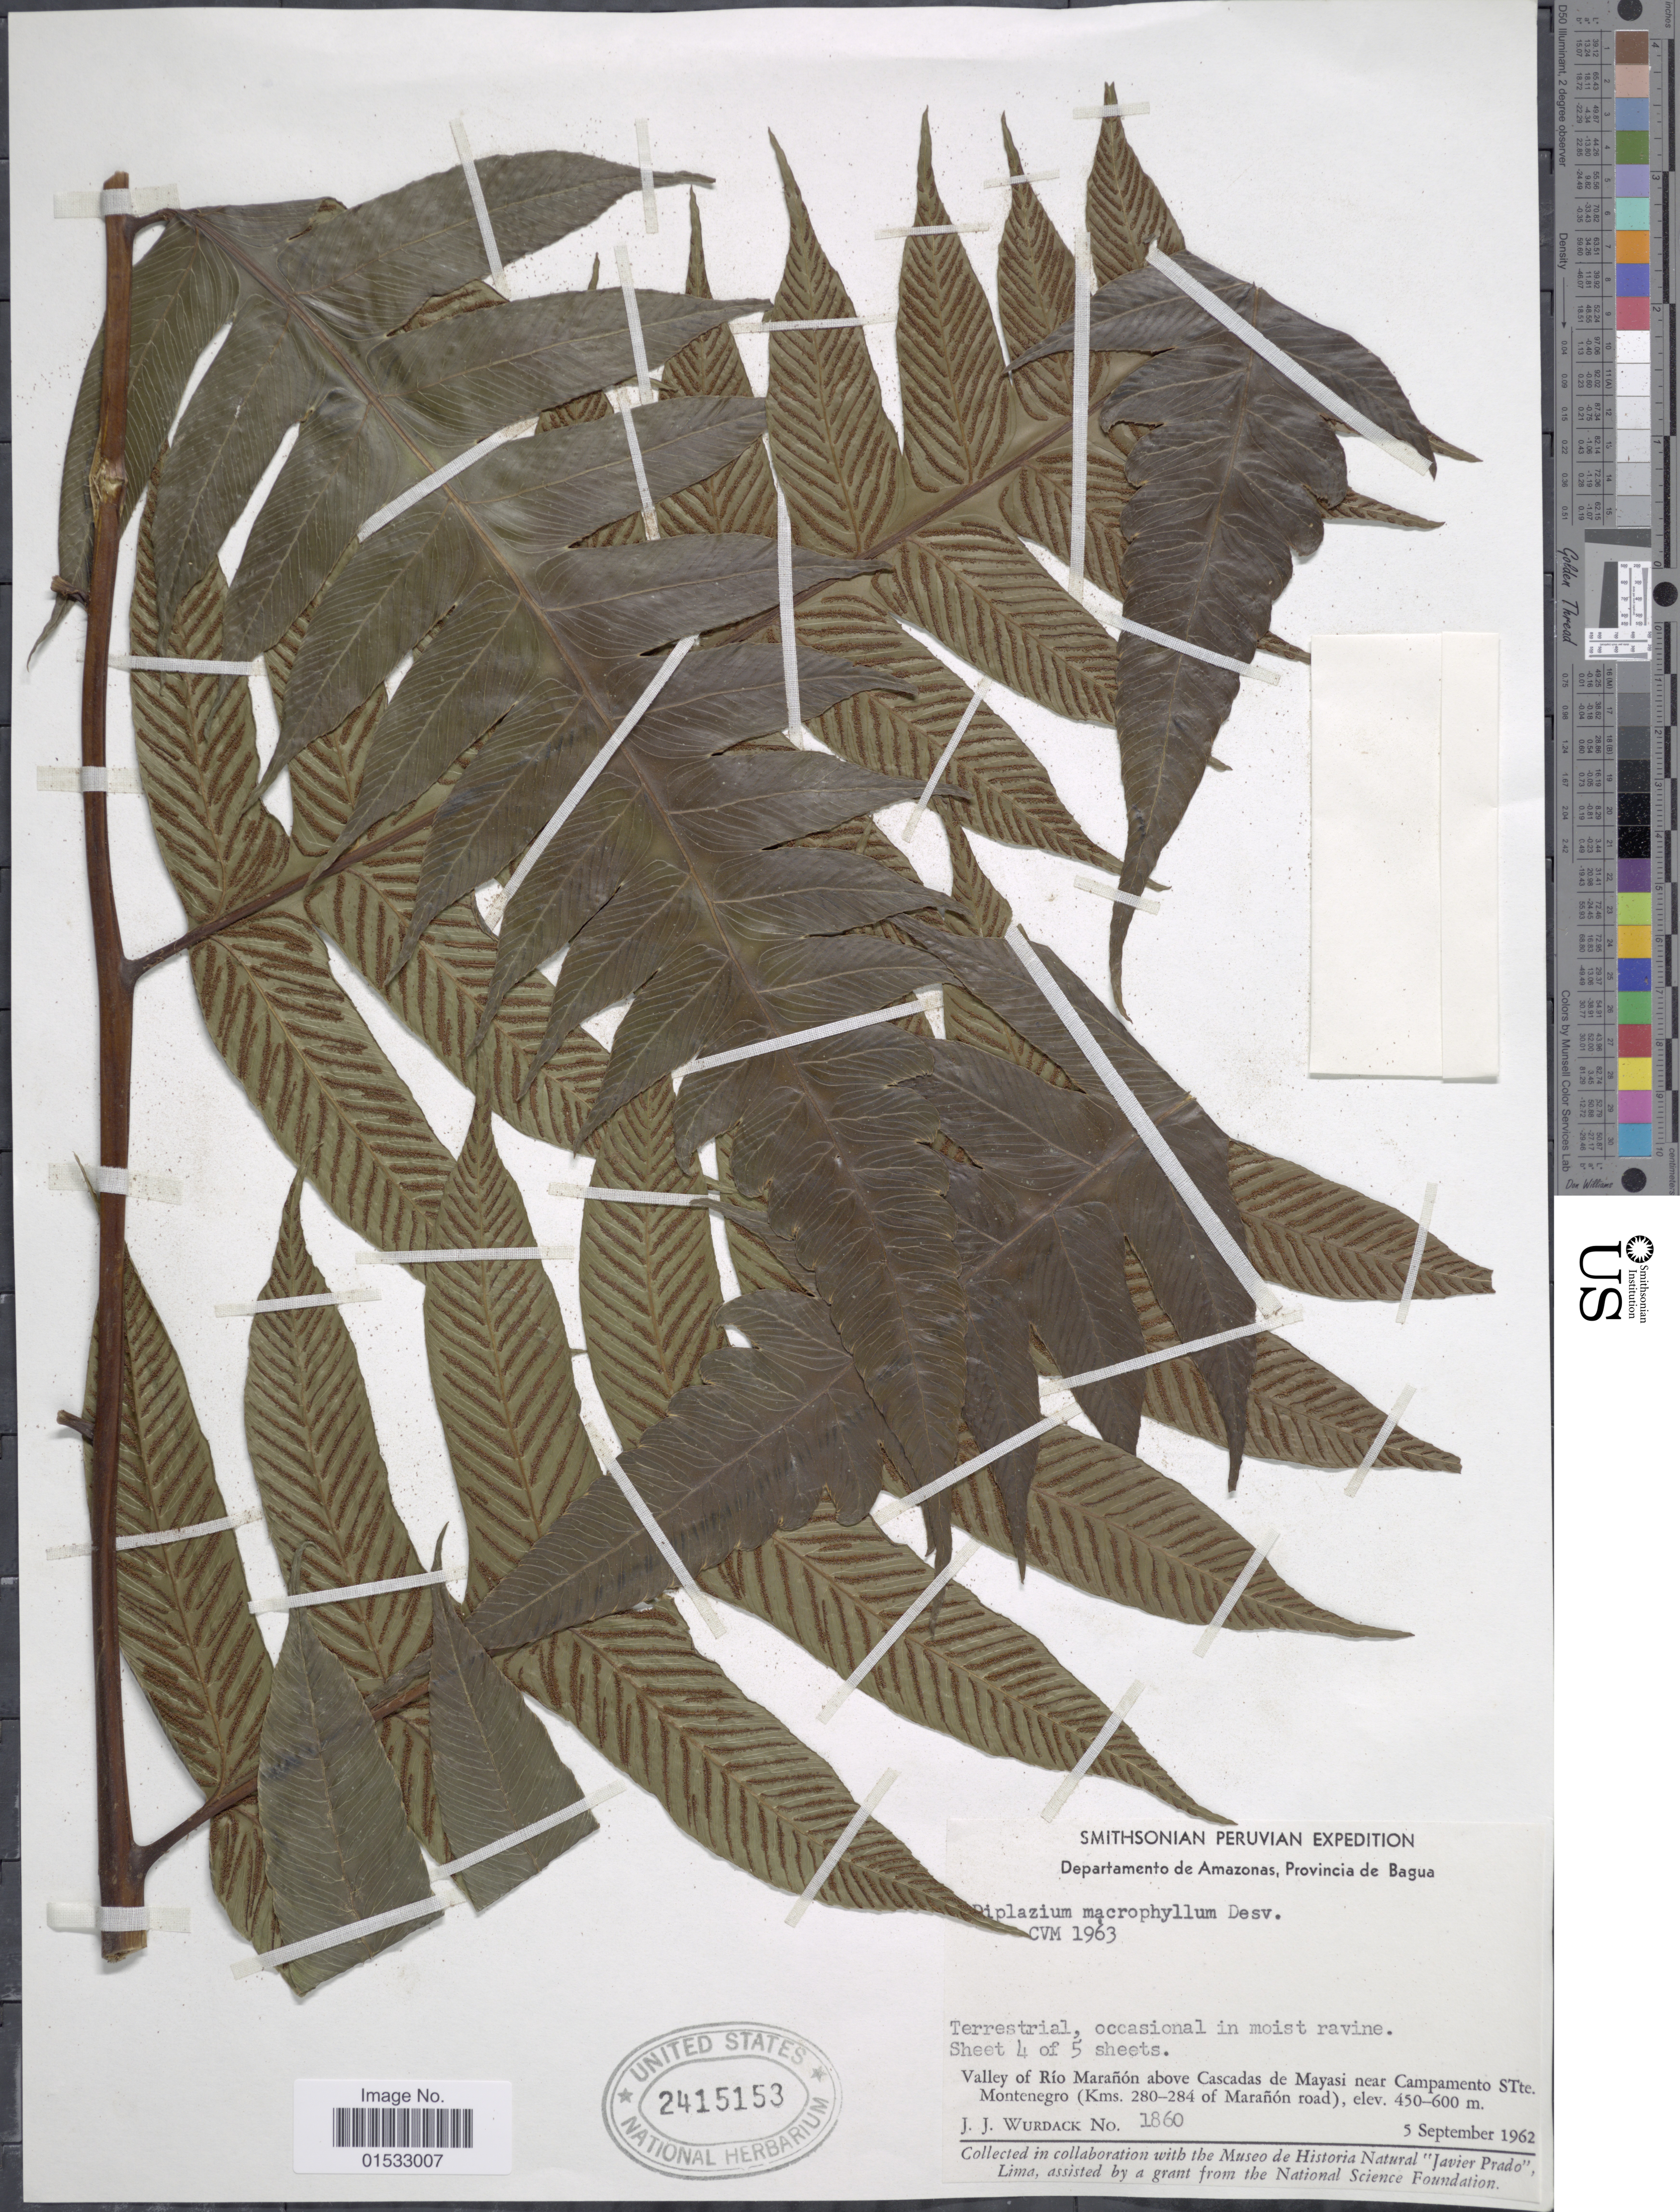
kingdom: Plantae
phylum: Tracheophyta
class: Polypodiopsida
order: Polypodiales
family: Athyriaceae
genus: Diplazium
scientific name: Diplazium macrophyllum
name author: Desv.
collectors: J. J. Wurdack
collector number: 1860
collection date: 1962-09-05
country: Peru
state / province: Amazonas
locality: Provincia de Bagua, valley of Río Marañón above Cascadas de Mayasi near Campamento STte. Montenegro (Kms. 280-284 of Marañón road)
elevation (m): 450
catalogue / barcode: US 2415153